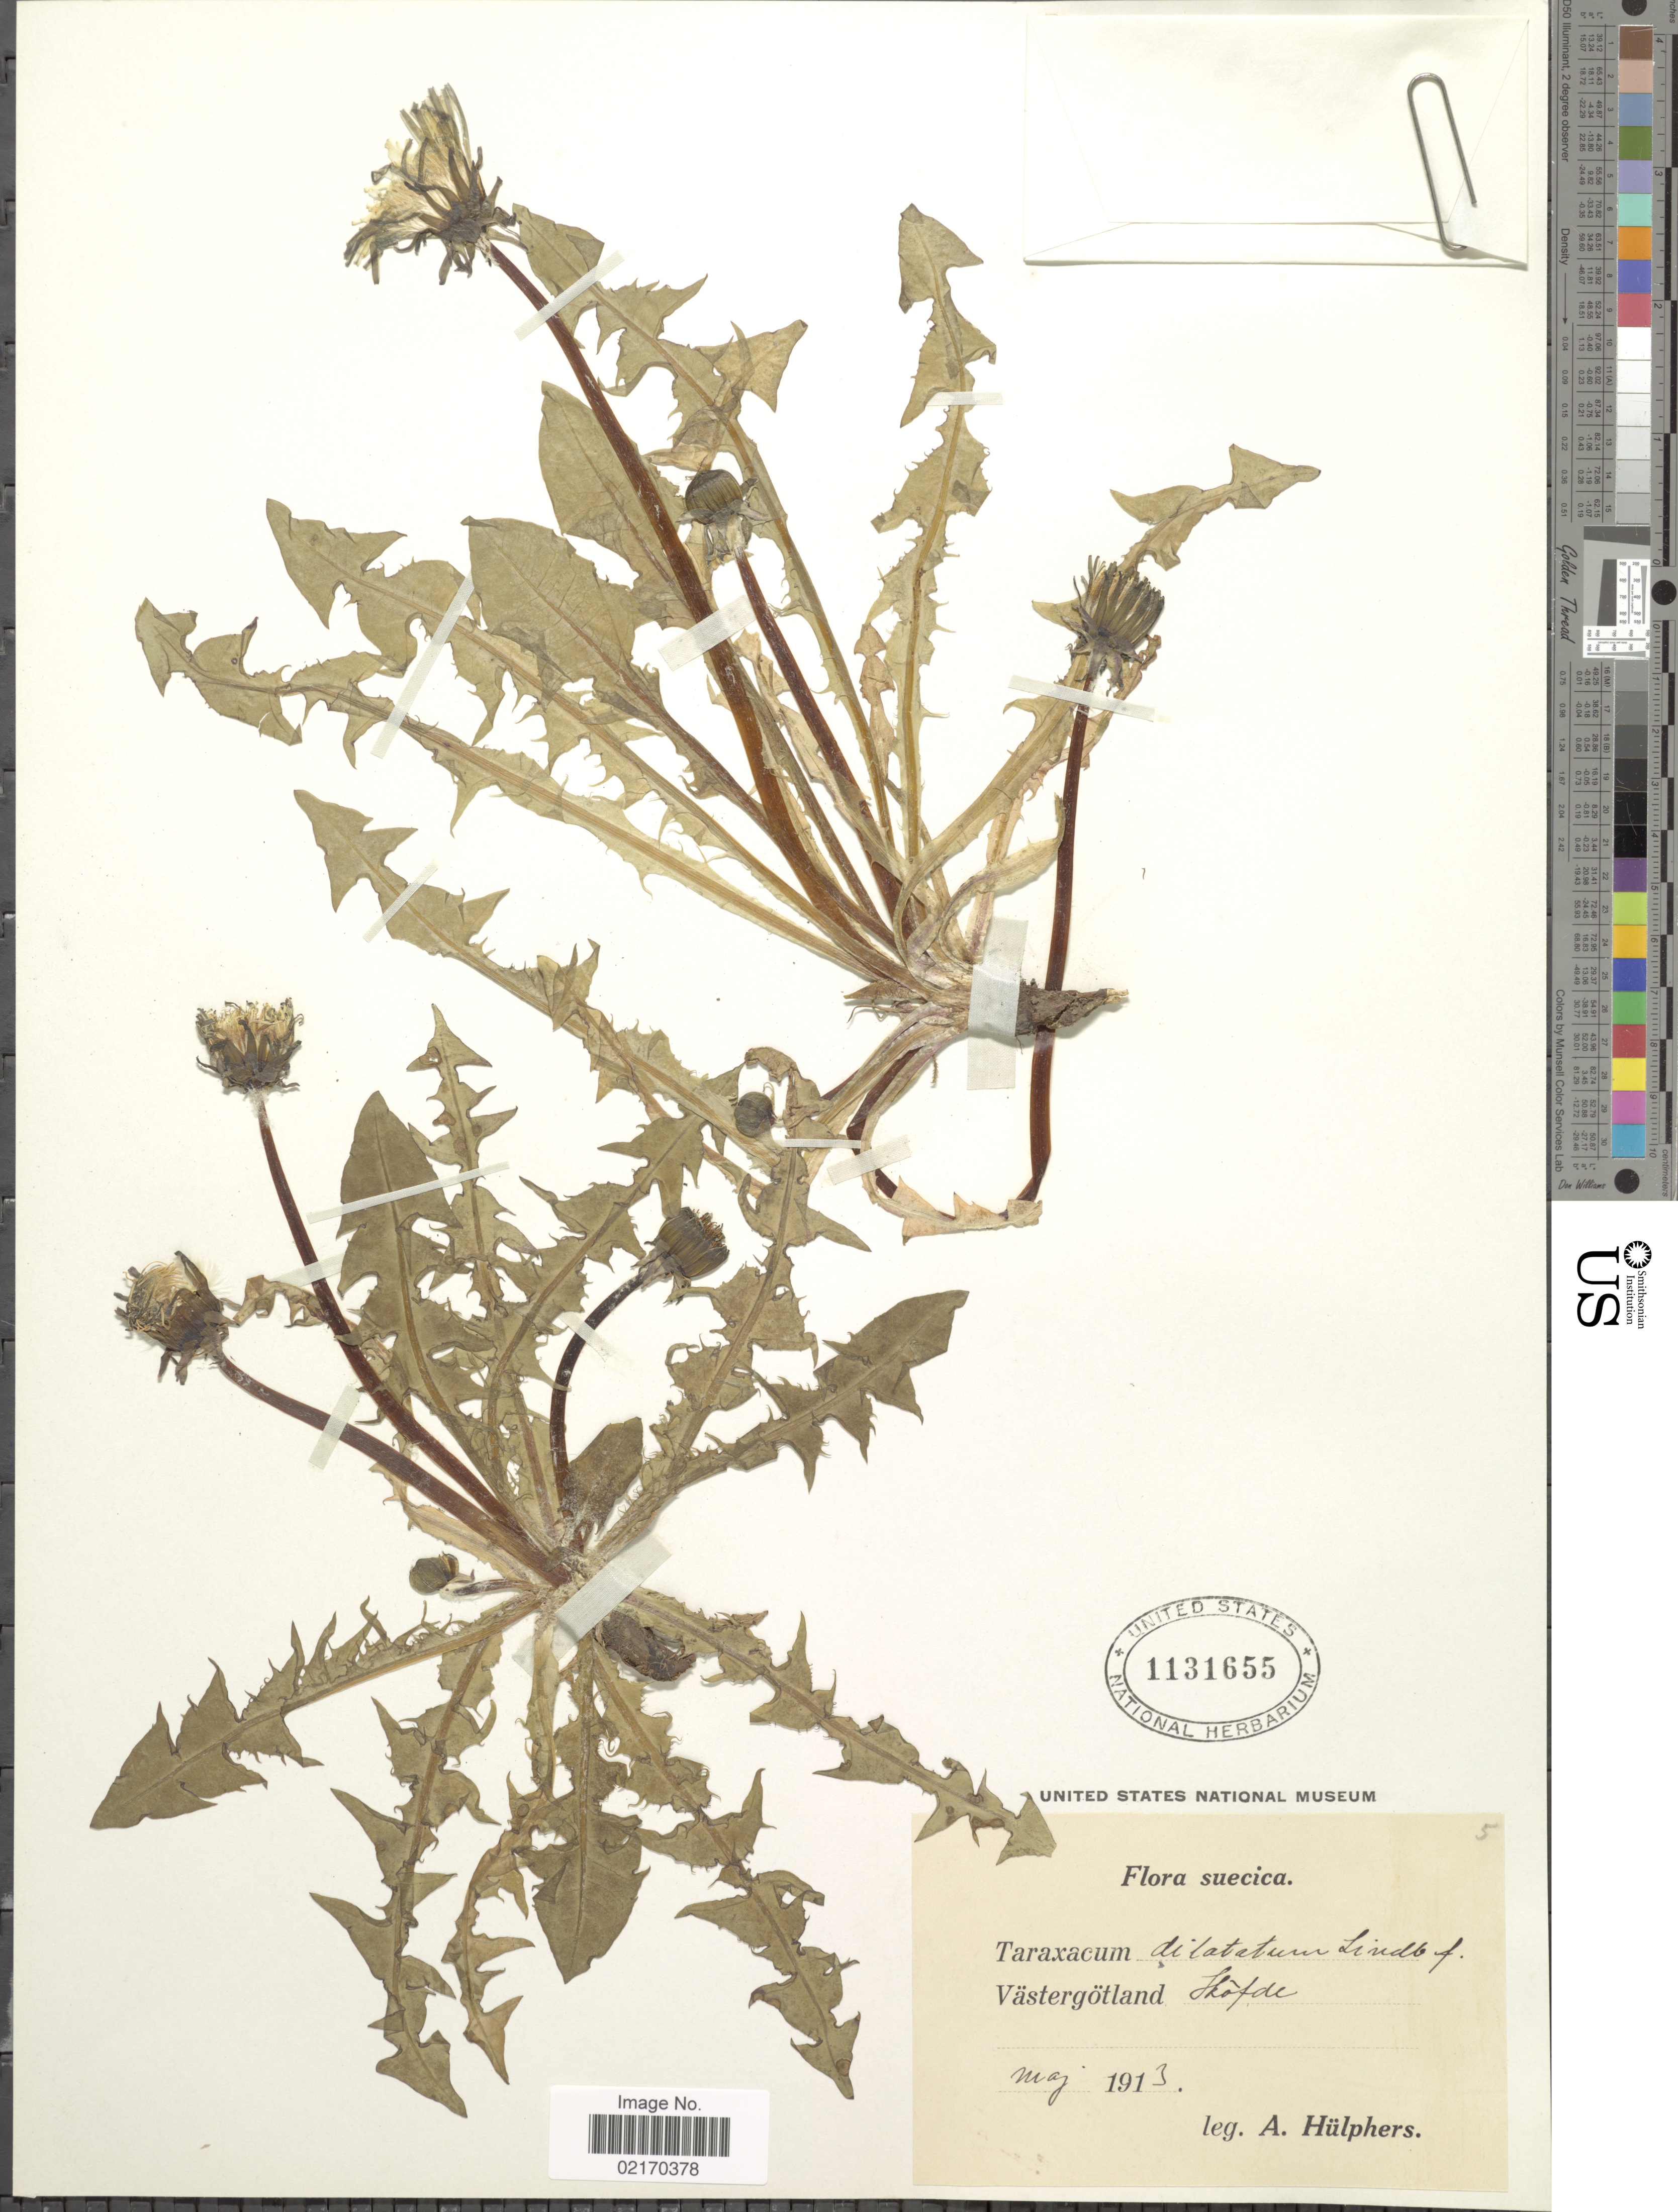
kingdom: Plantae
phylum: Tracheophyta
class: Magnoliopsida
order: Asterales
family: Asteraceae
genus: Taraxacum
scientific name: Taraxacum dilatatum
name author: H. Lindb.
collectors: A. Hülphers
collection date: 1913-05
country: Sweden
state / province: Västra Götaland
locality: Suecica, Vastergotland, Skofde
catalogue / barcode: US 1131655